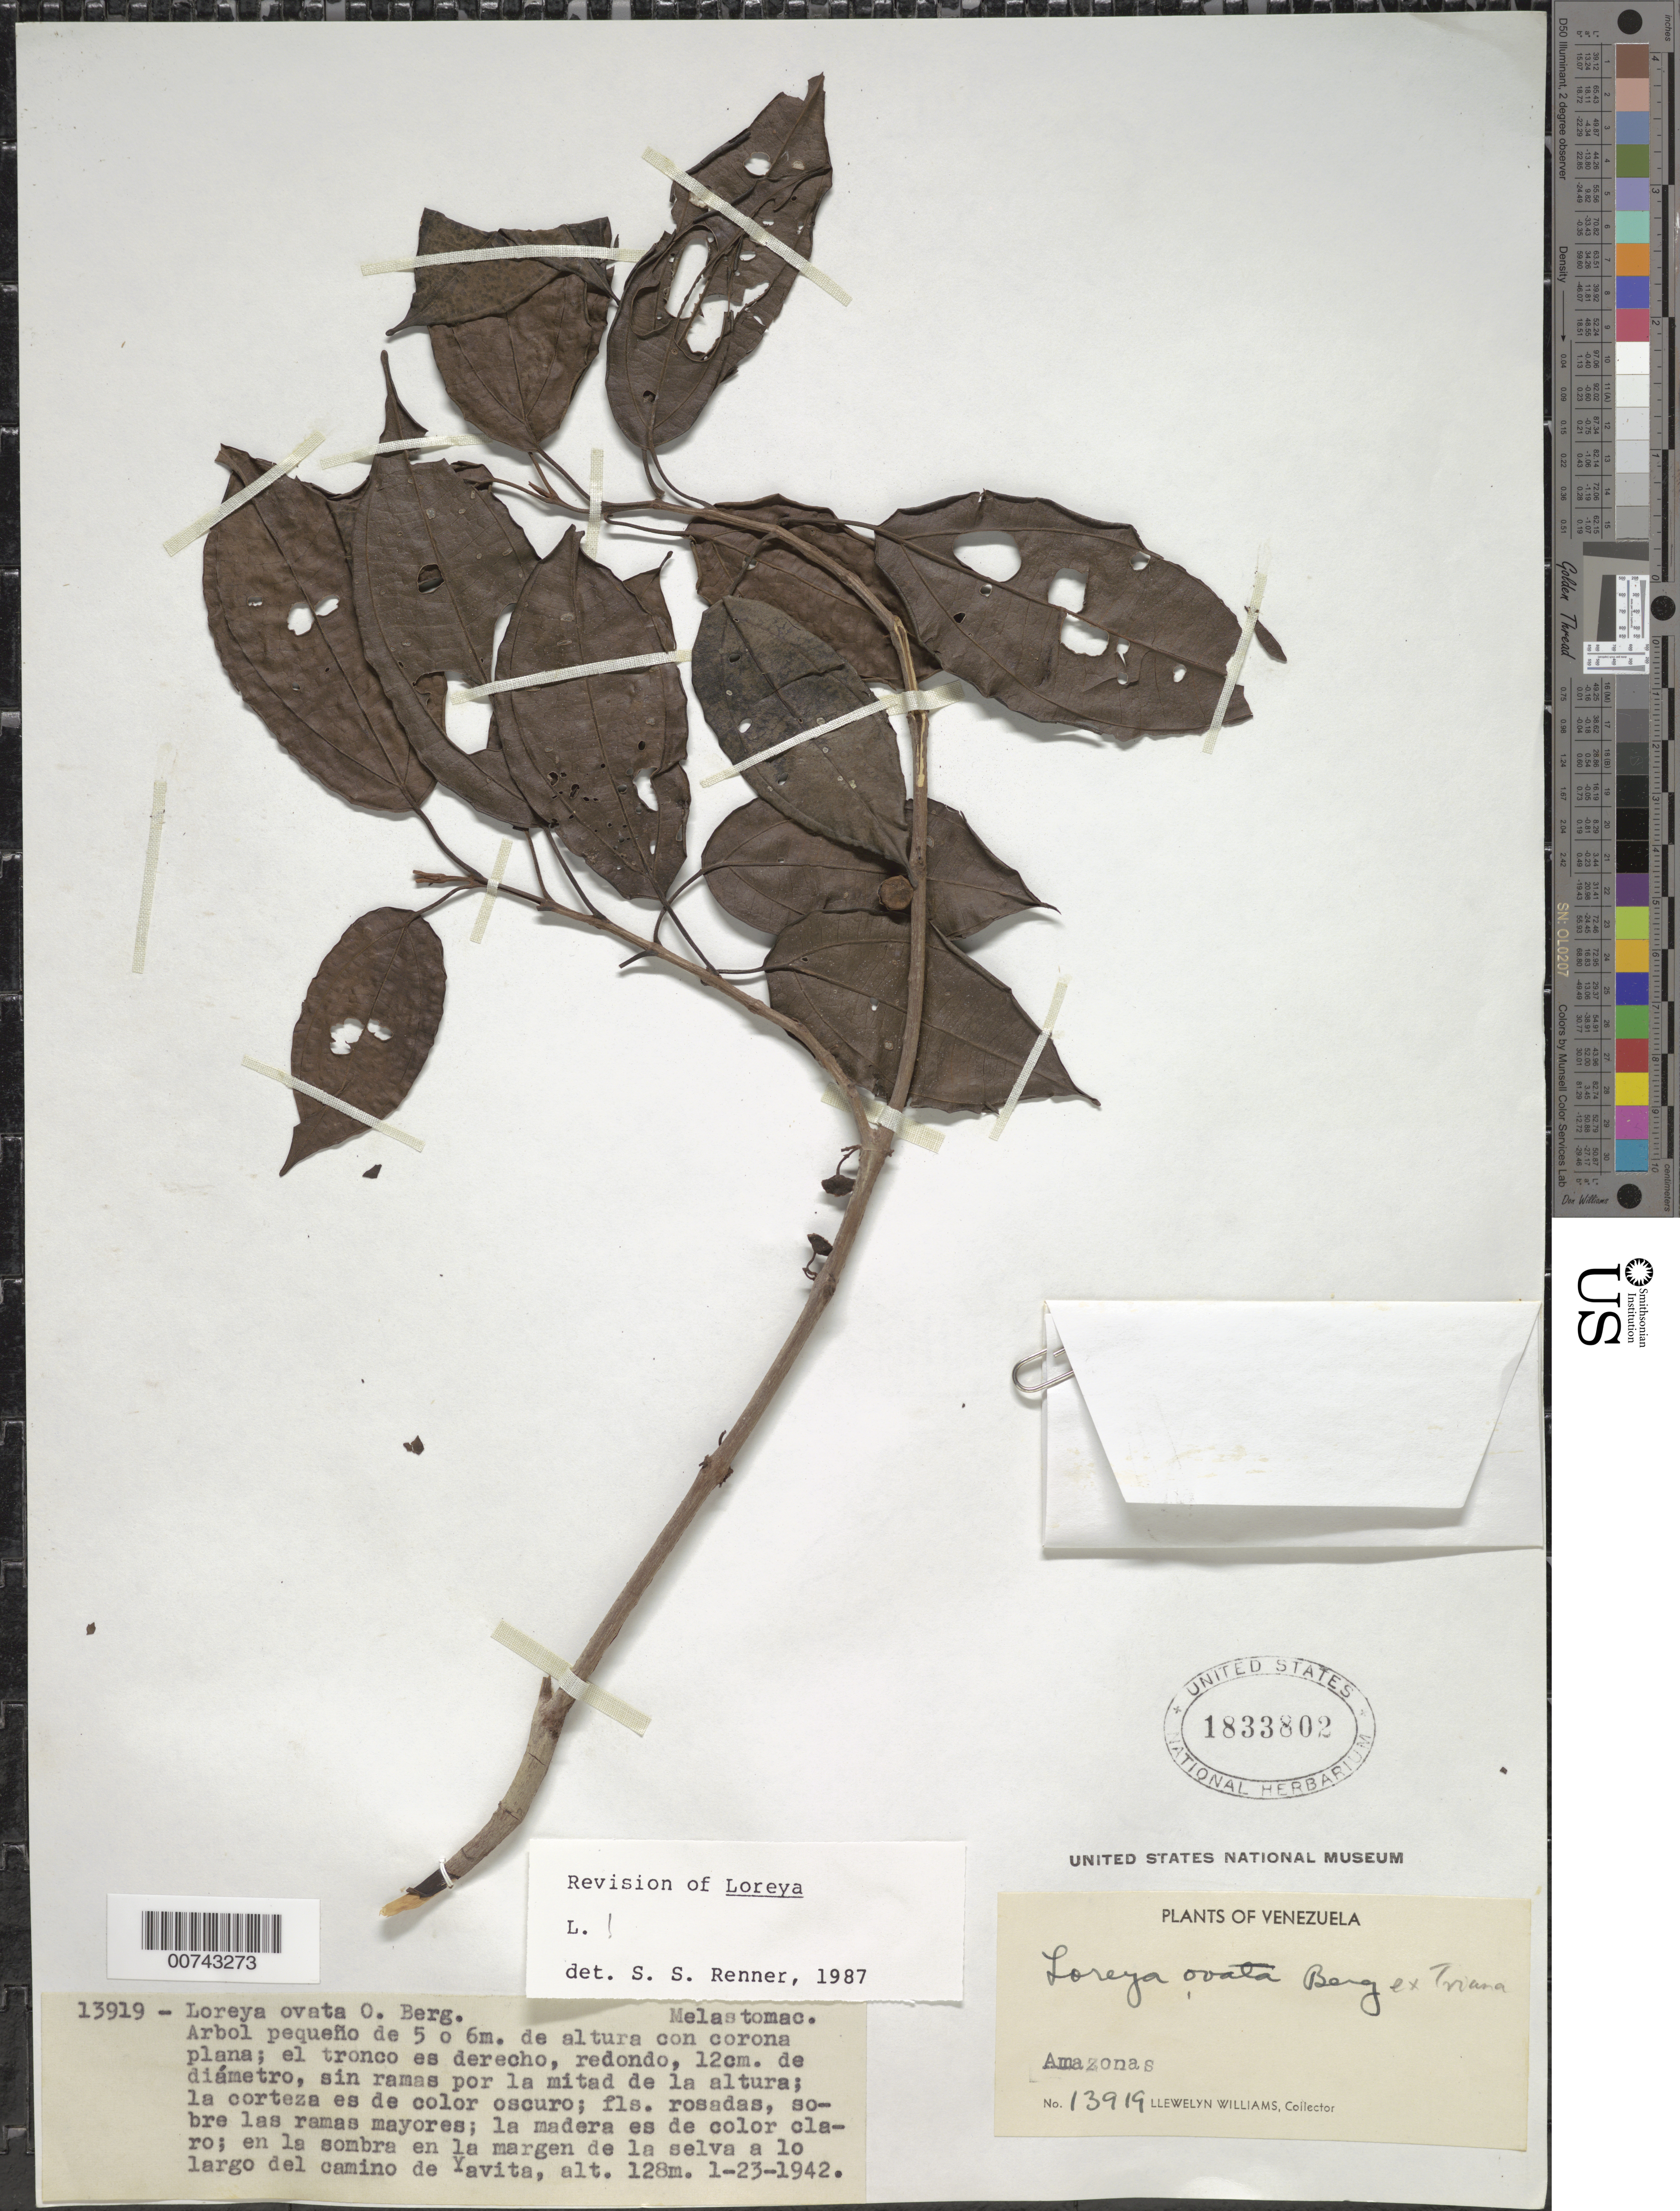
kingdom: Plantae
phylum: Tracheophyta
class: Magnoliopsida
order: Myrtales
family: Melastomataceae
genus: Bellucia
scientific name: Bellucia ovata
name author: (O. Berg ex Triana) Penneys et al.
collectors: Ll. Williams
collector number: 13919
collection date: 1942-01-23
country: Venezuela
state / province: Amazonas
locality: En la sombra en la margen de la selva a lo largo del camino de Yavita.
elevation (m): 128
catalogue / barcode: US 1833802